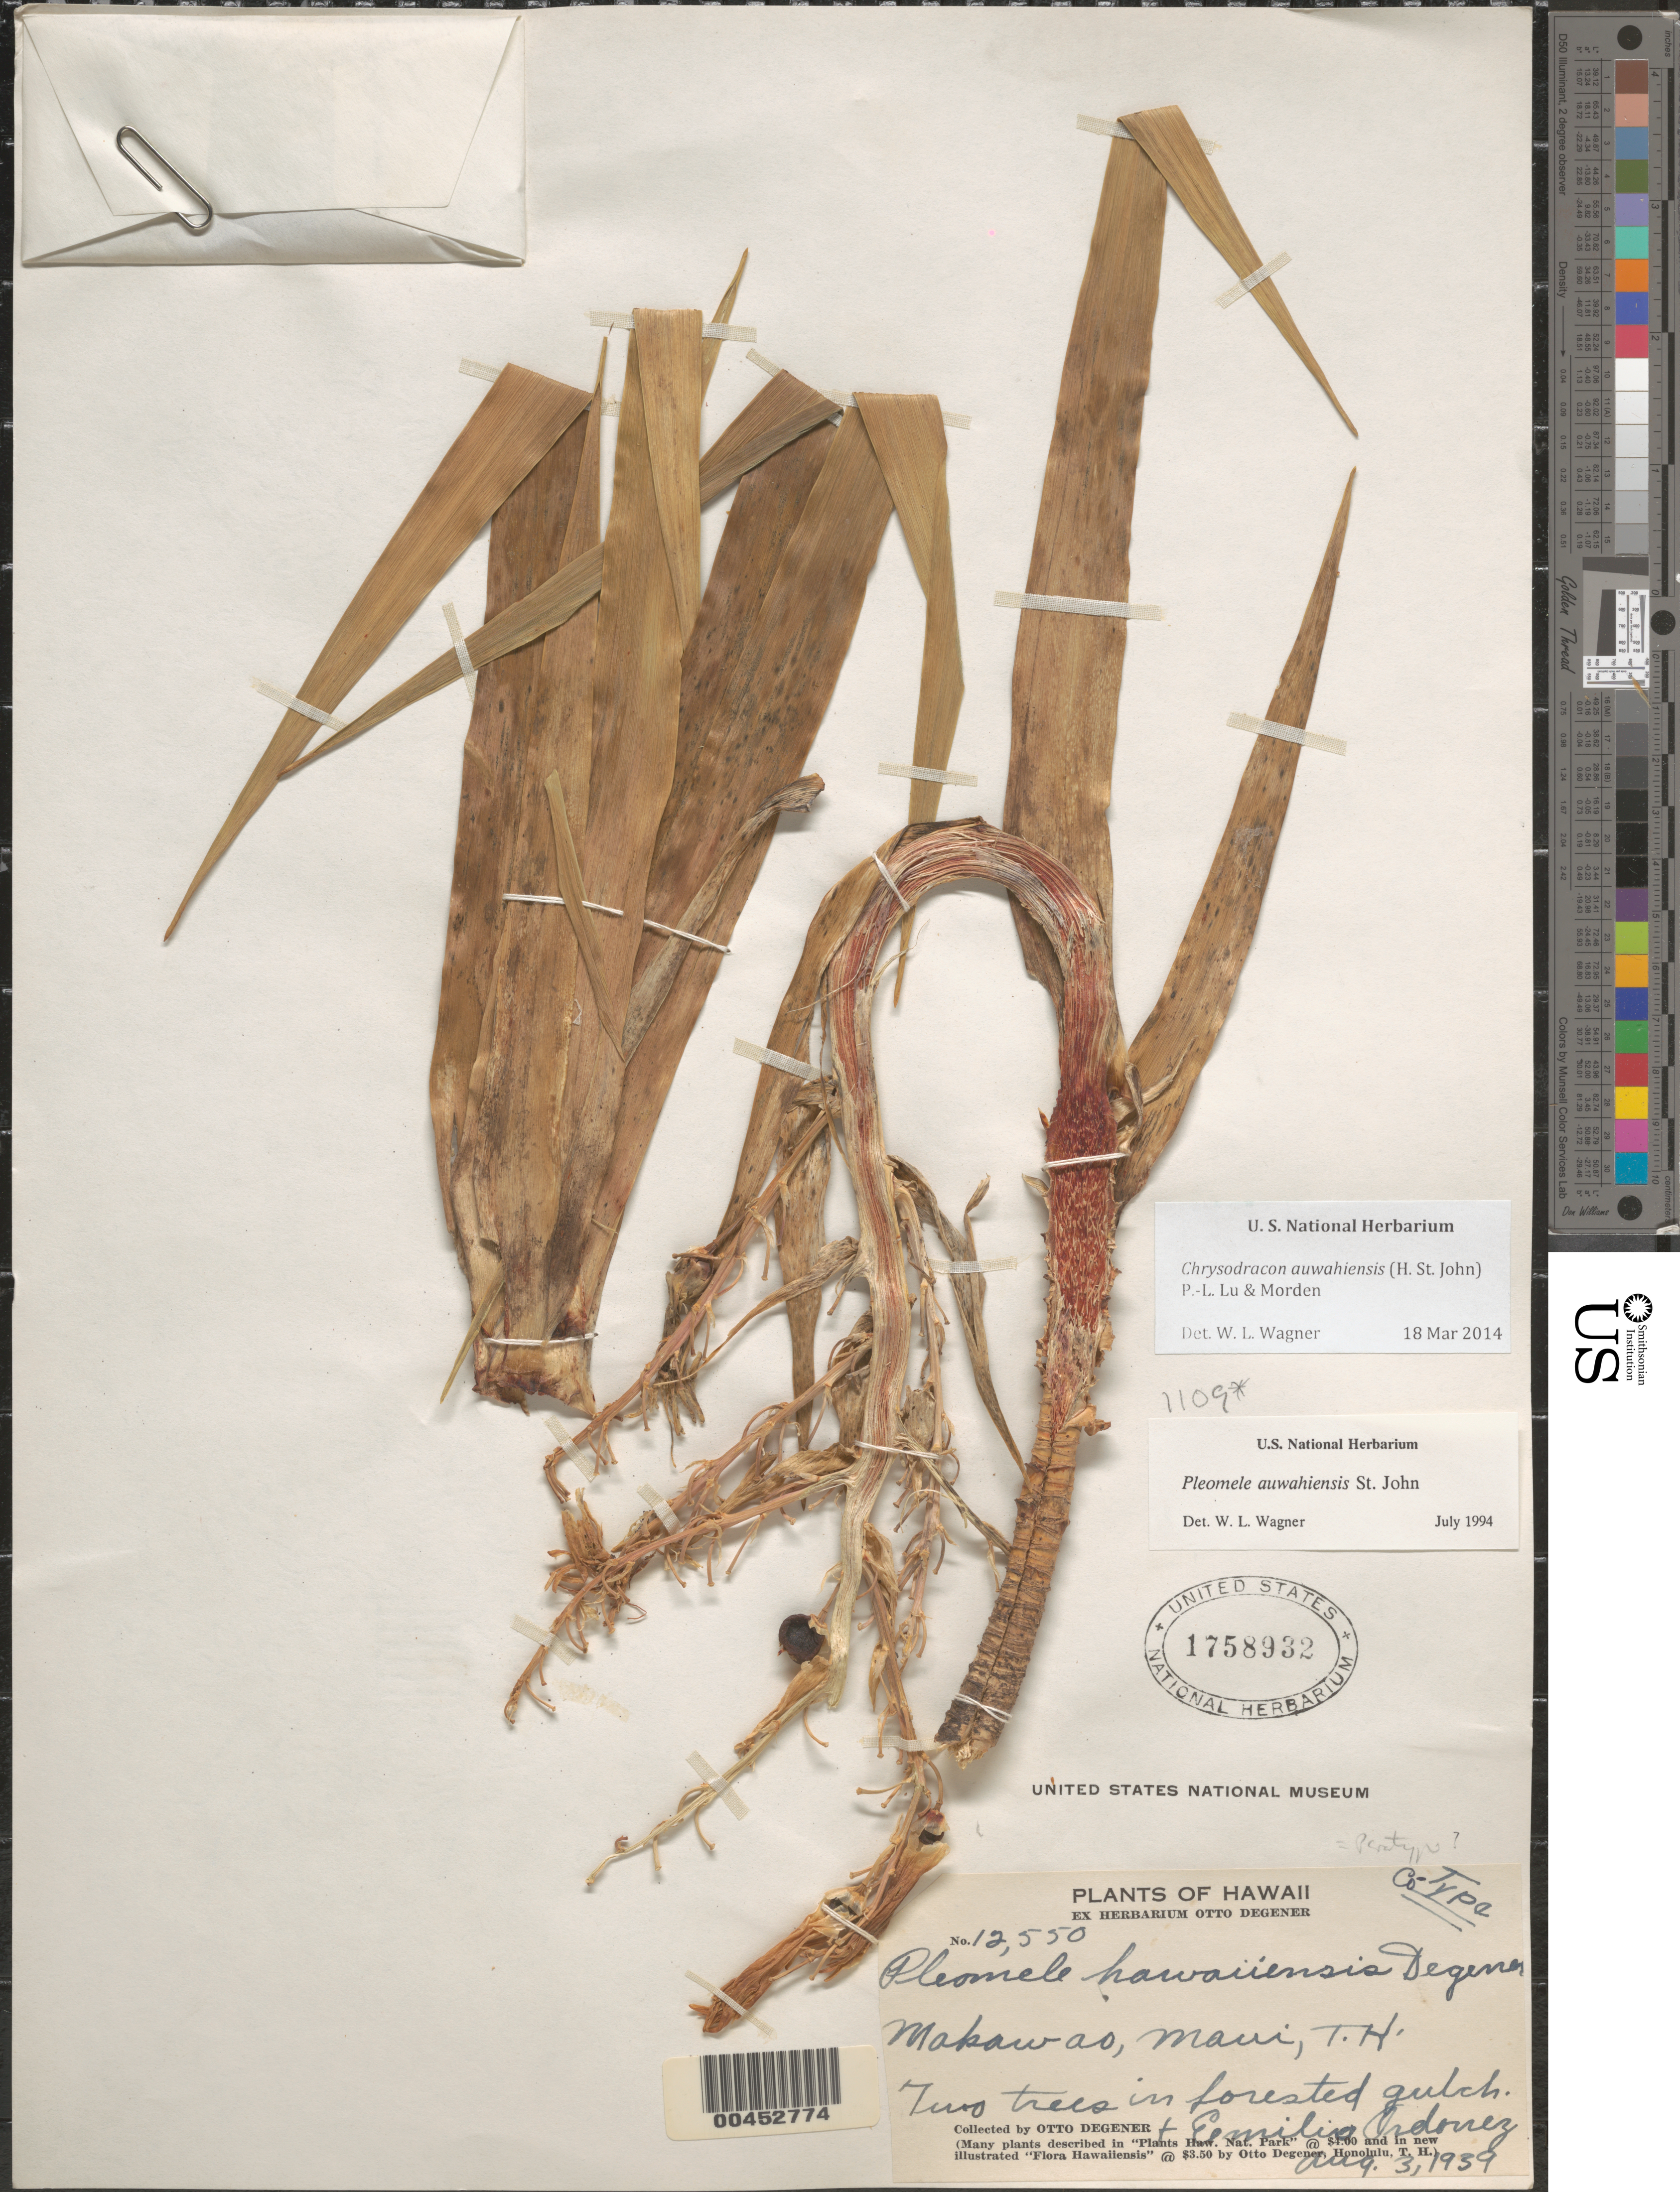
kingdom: Plantae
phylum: Tracheophyta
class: Liliopsida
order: Asparagales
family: Asparagaceae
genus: Dracaena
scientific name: Dracaena auwahiensis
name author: (H. St. John) Jankalski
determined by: Wagner, W. L., (BOT), Smithsonian Institution - National Museum of Natural History (UNITED STATES)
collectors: O. Degener & E. Ordonez.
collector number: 12550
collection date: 1939-08-03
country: United States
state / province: Hawaii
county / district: Maui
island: Maui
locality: Makawao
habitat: In forested gulch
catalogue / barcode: US 758932